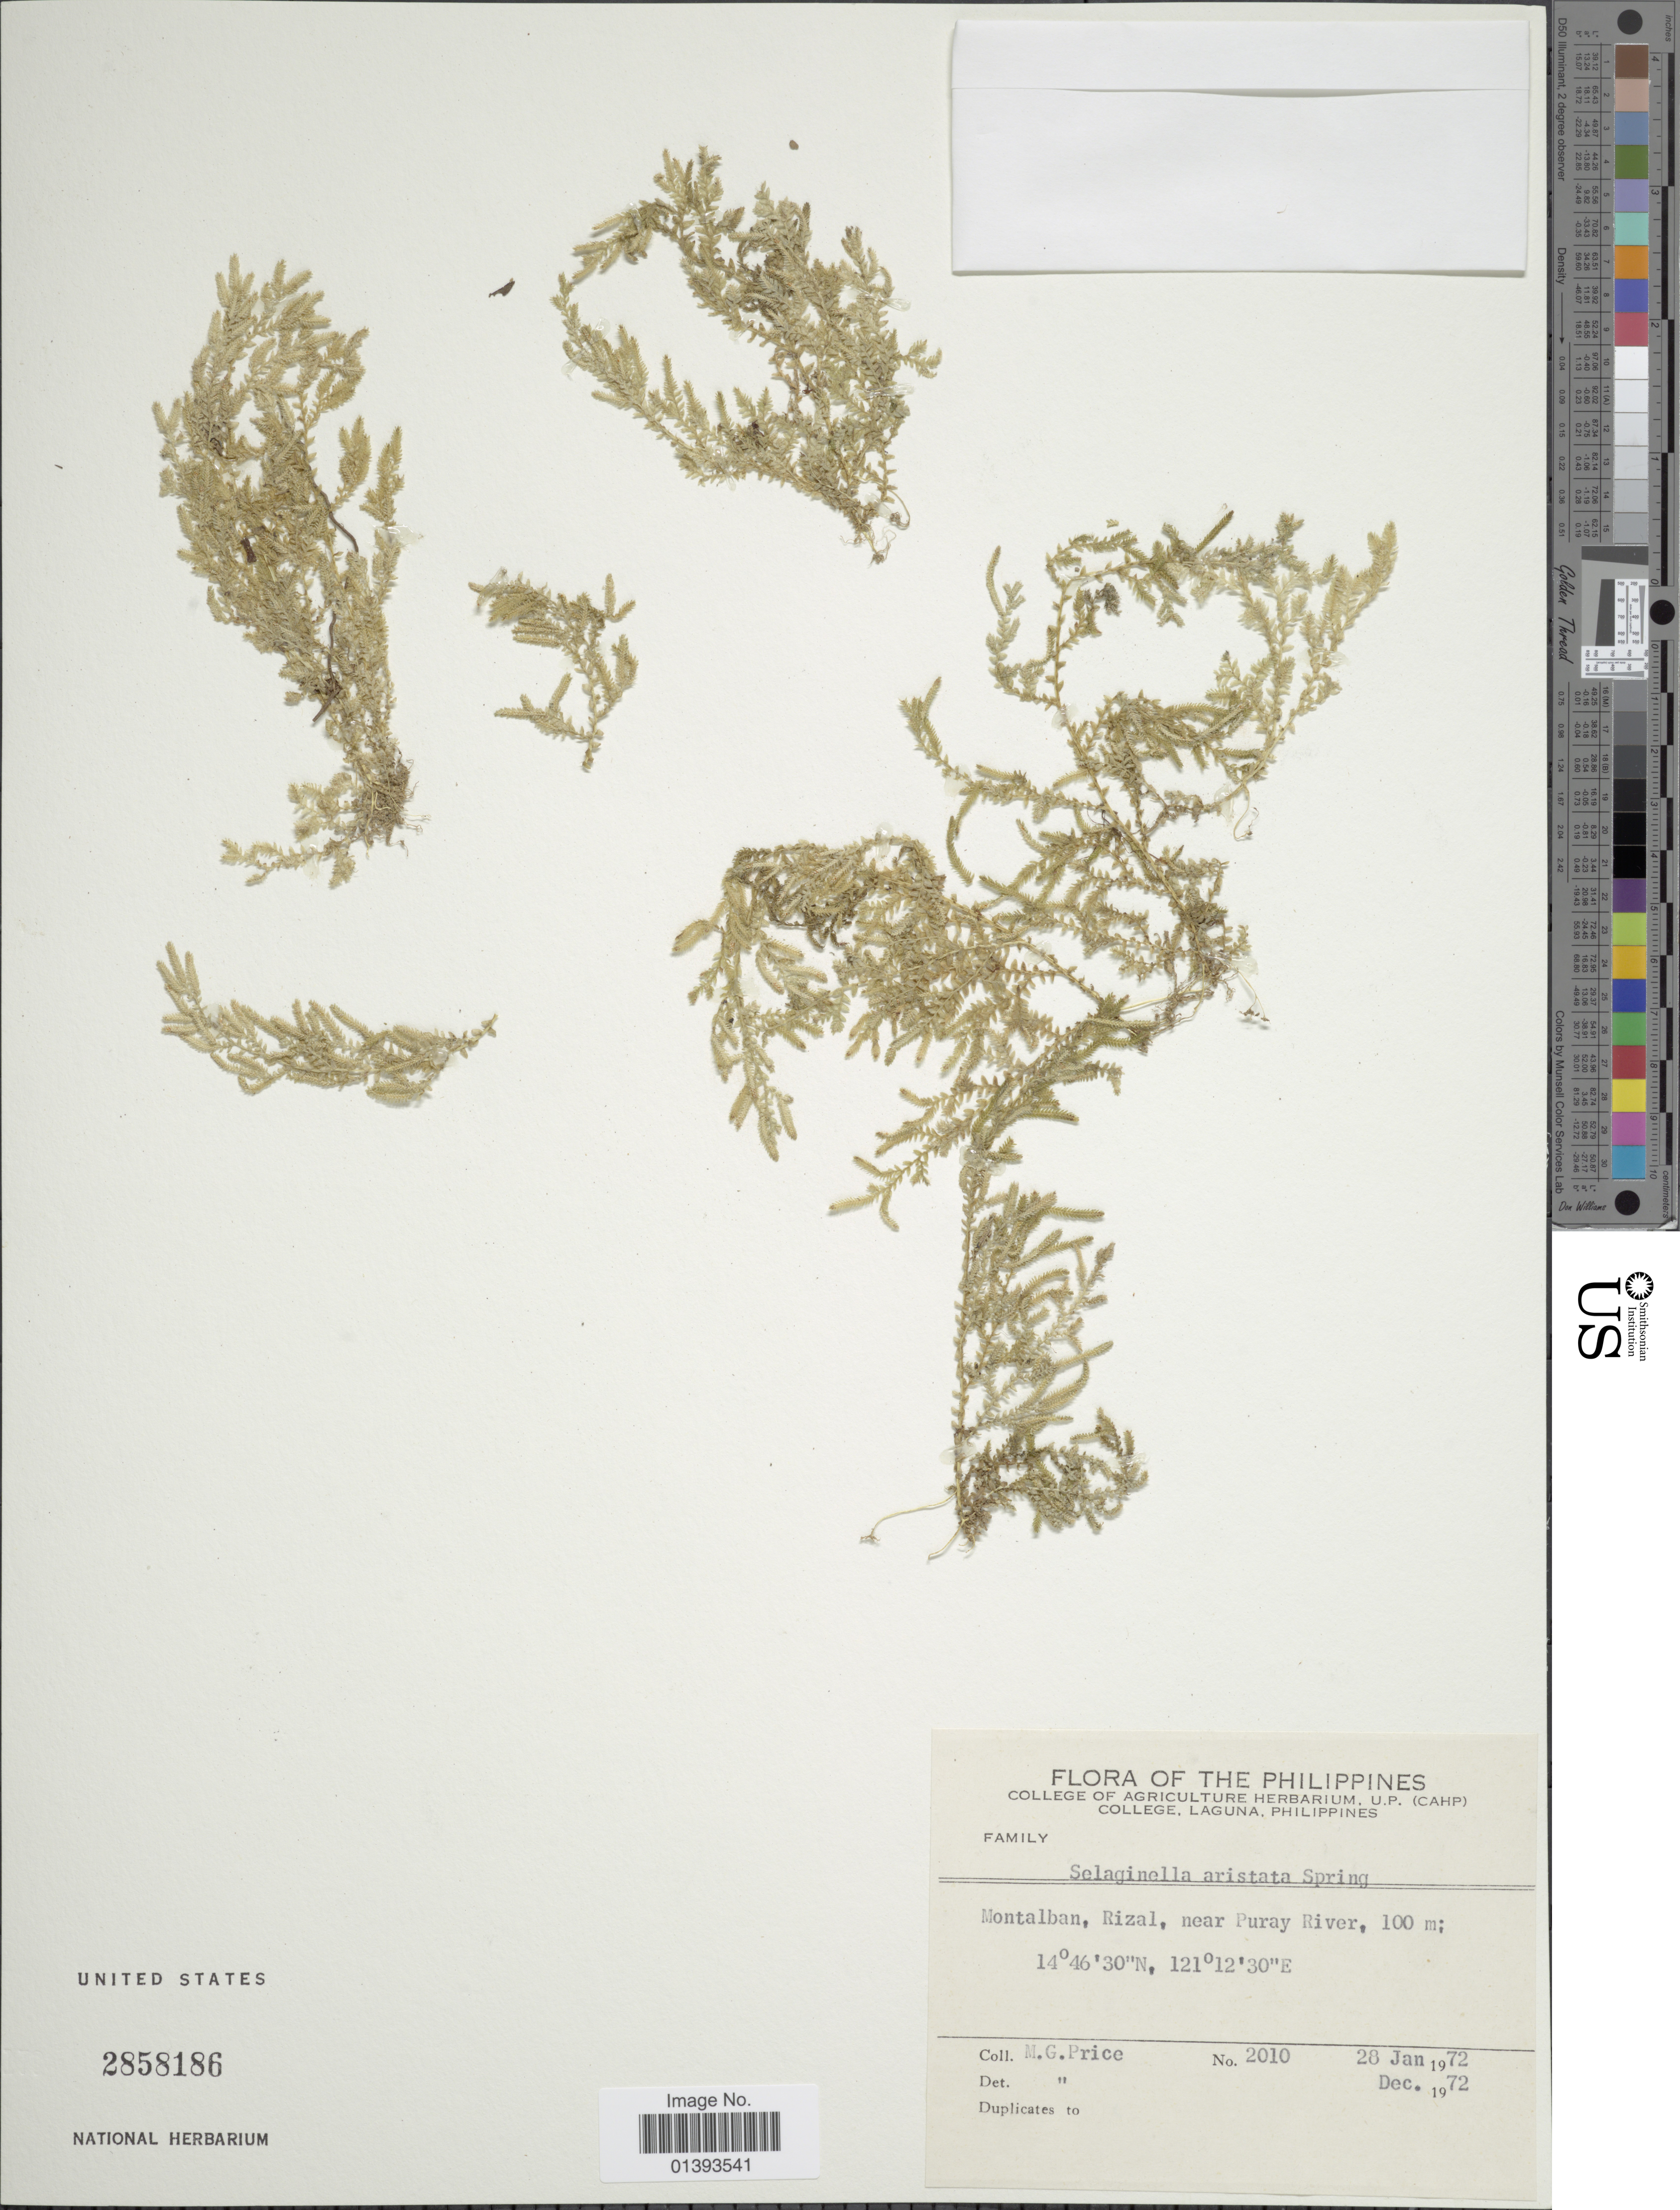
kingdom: Plantae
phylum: Tracheophyta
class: Lycopodiopsida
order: Selaginellales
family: Selaginellaceae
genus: Selaginella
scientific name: Selaginella aristata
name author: Spring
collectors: M. G. Price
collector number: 2010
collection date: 1972-01-28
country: Philippines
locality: Montalban, Rizal, near Puray River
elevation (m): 100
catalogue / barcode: US 2858186